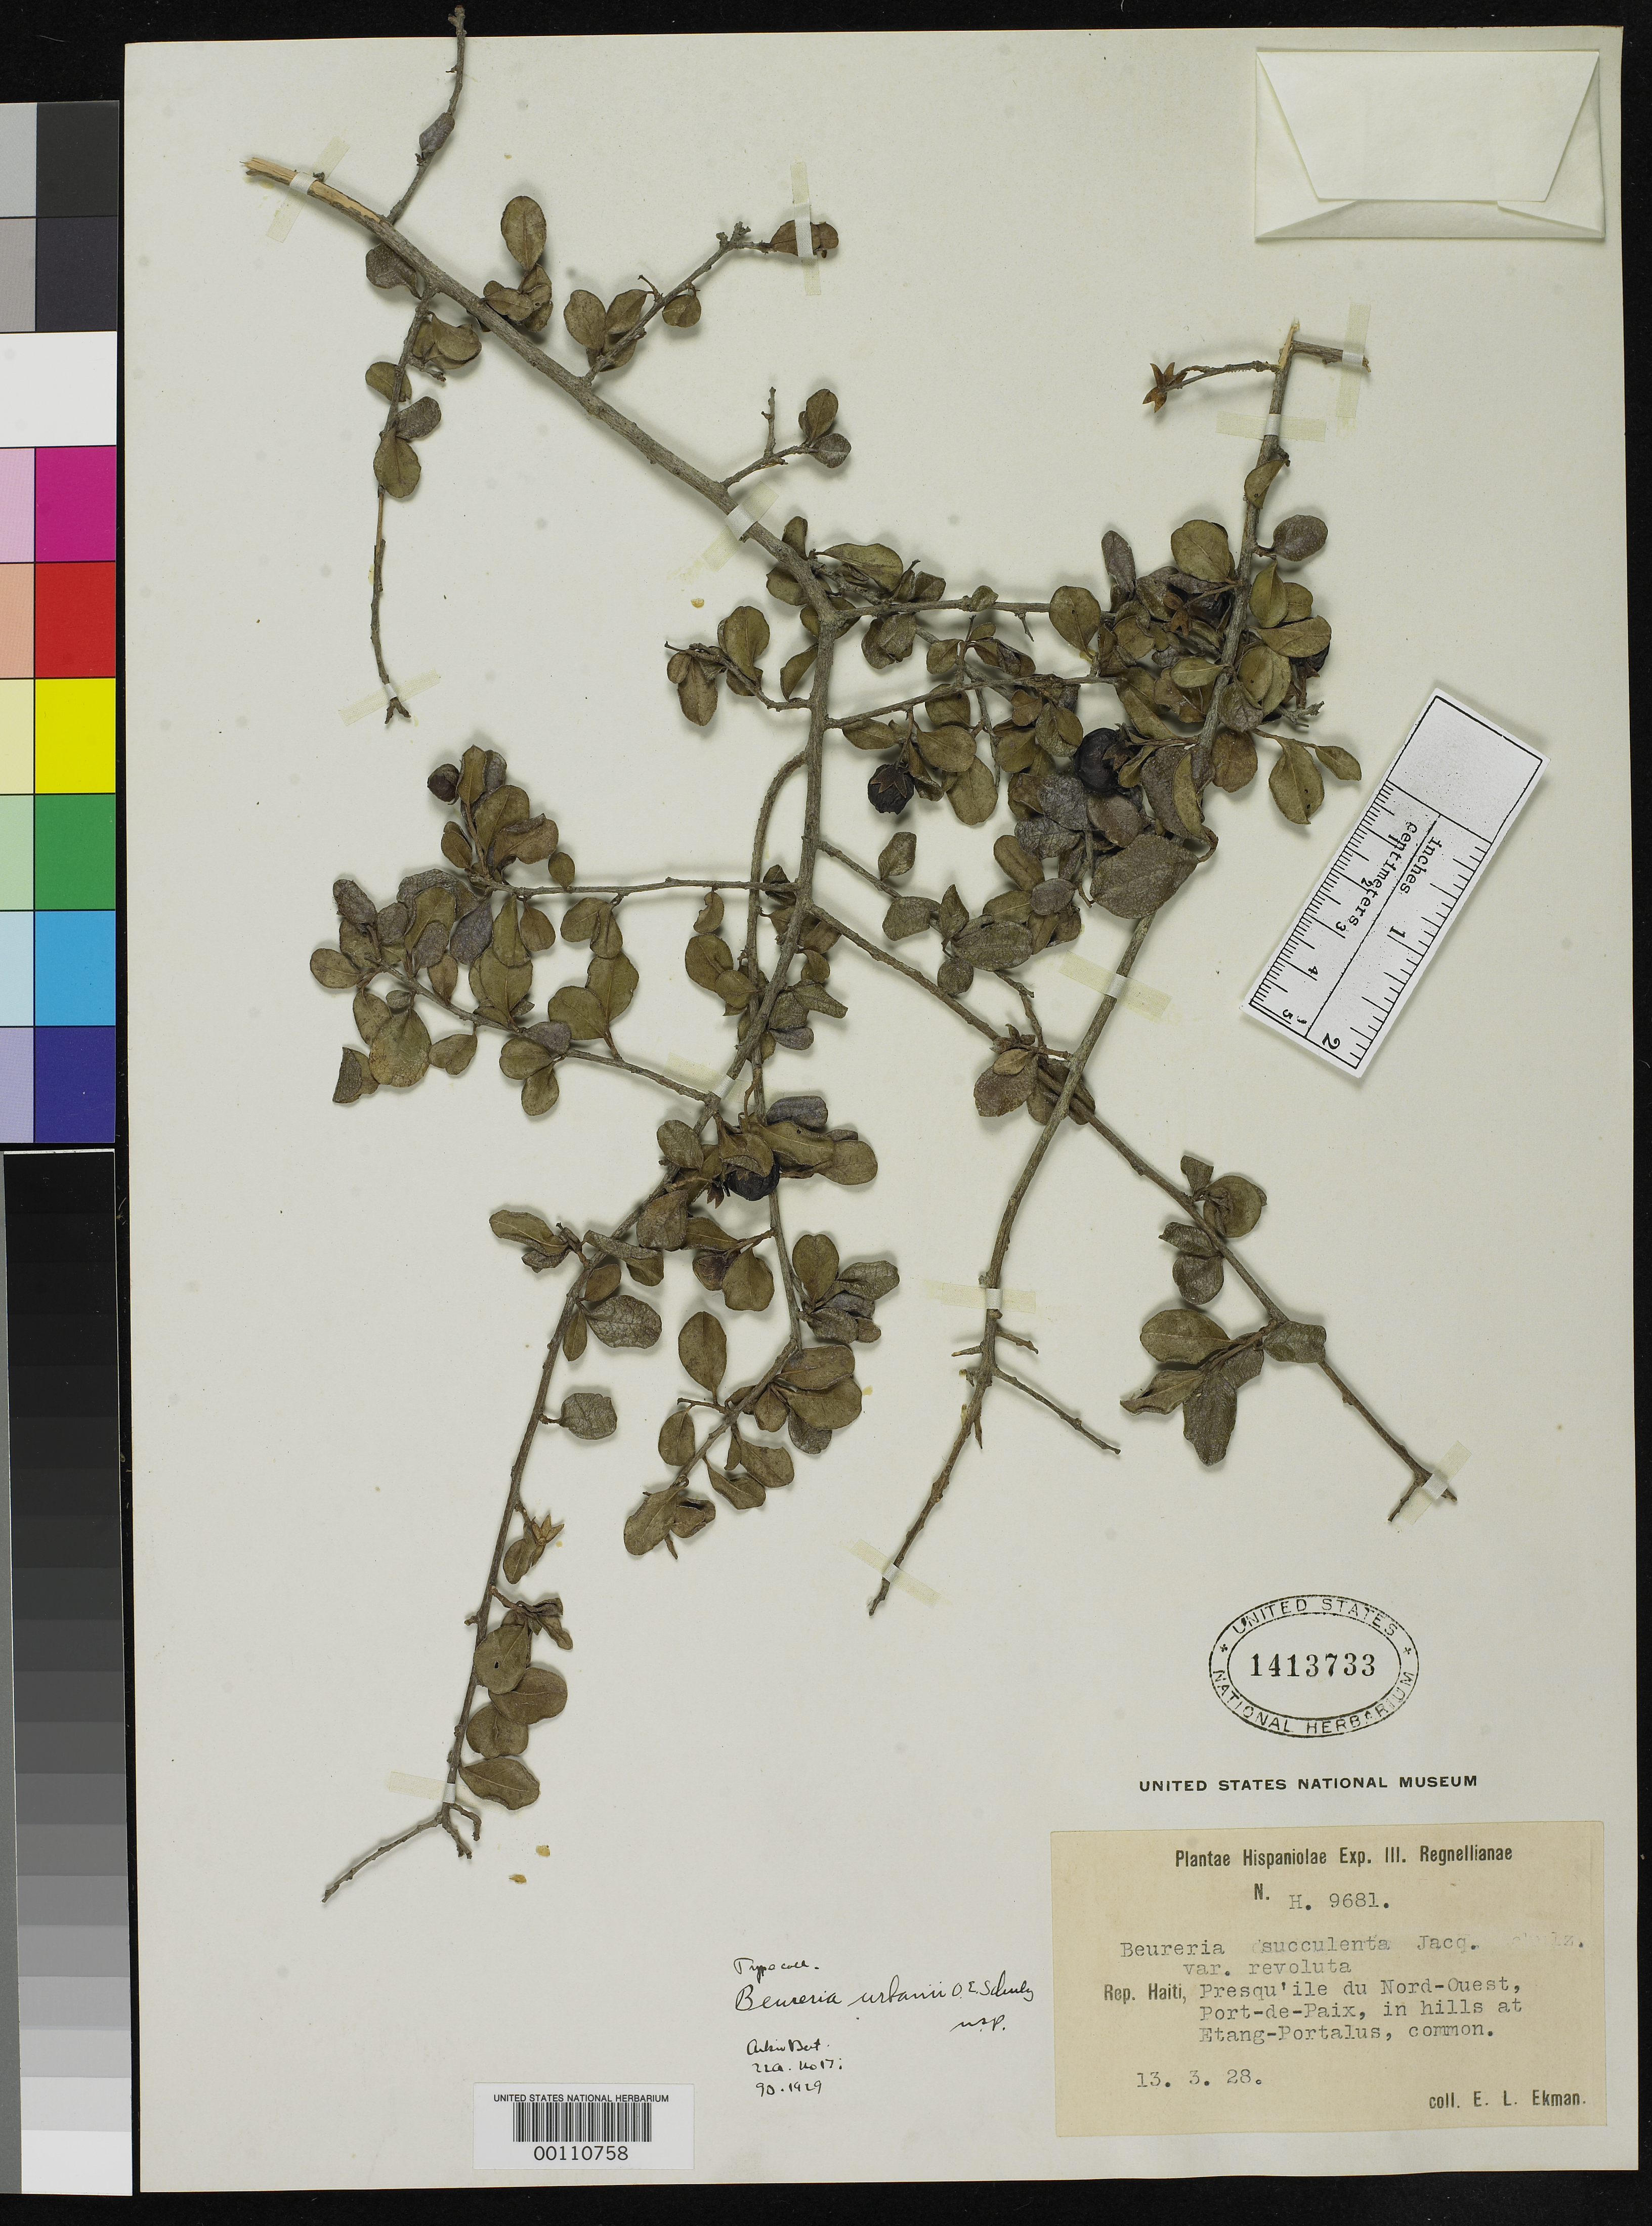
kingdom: Plantae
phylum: Tracheophyta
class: Magnoliopsida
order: Boraginales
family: Ehretiaceae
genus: Bourreria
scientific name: Bourreria urbanii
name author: O.E. Schulz in Urb.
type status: Isotype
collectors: E. L. Ekman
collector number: H 9681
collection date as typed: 13 Mar 1928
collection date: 1928-03-13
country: Haiti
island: Hispaniola Island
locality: Port-de-paix.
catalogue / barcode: US 1413733